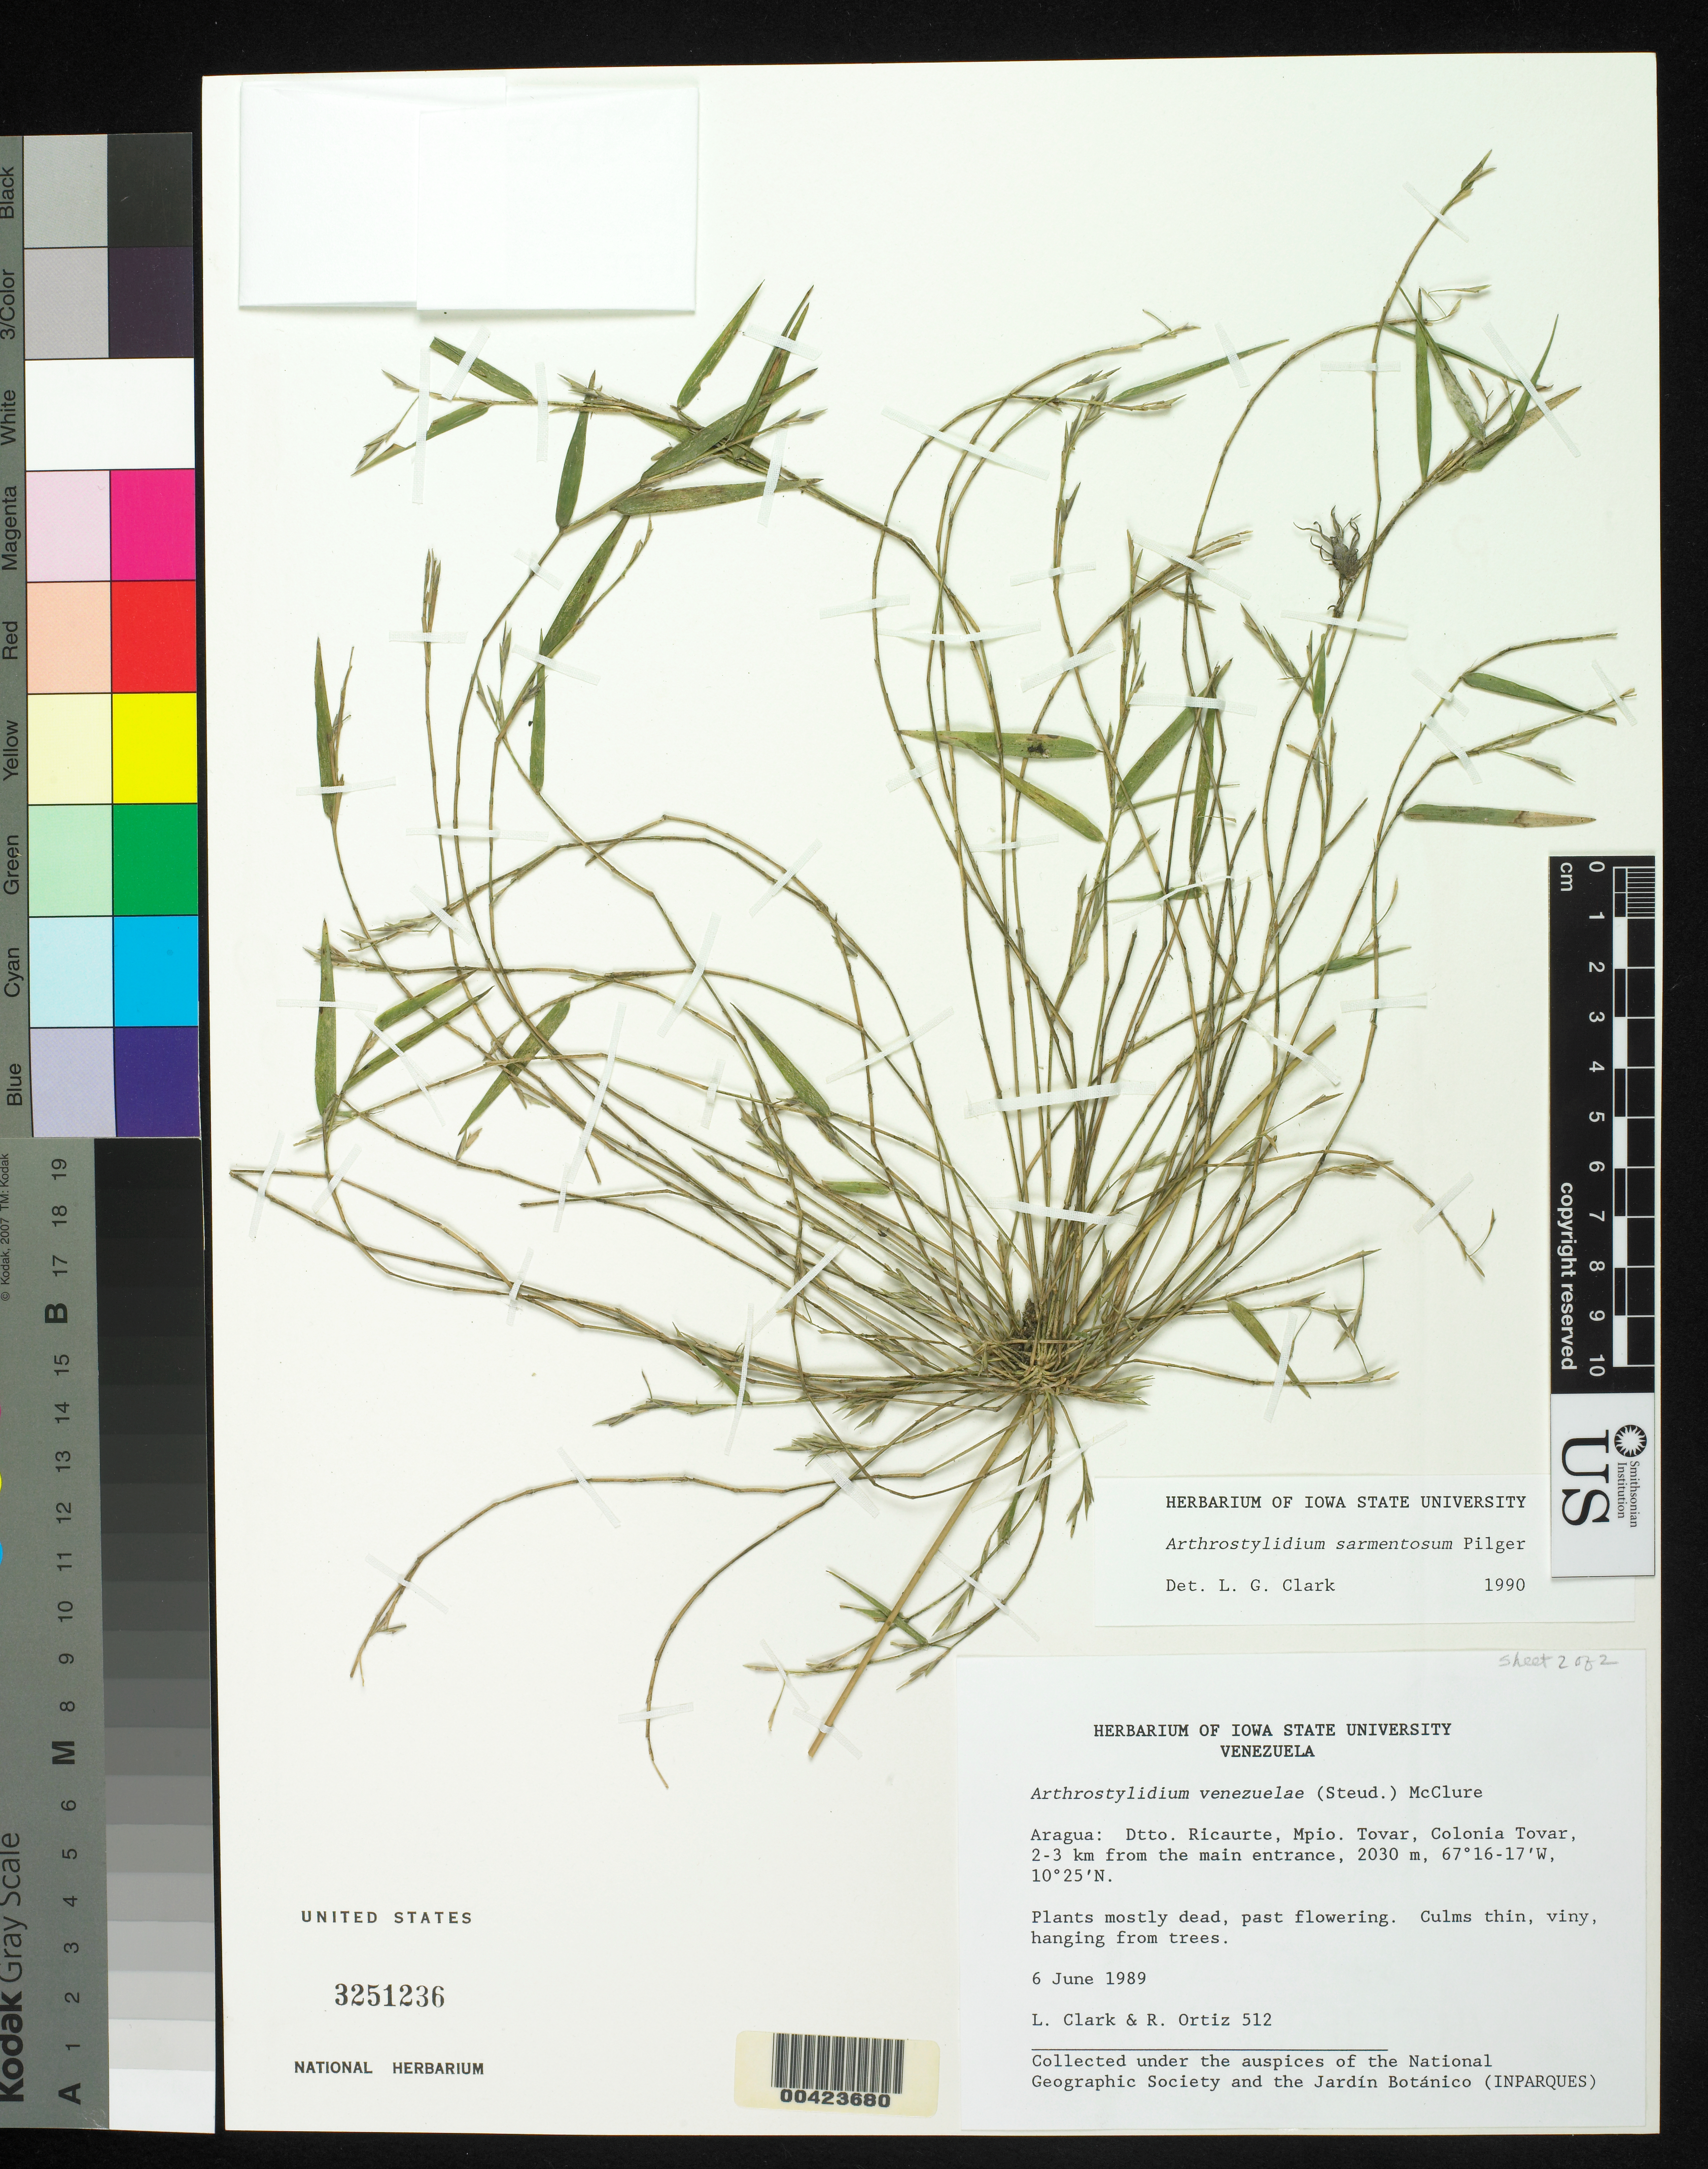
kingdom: Plantae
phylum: Tracheophyta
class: Liliopsida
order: Poales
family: Poaceae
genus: Arthrostylidium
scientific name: Arthrostylidium sarmentosum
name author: Pilg. in Urb.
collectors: L. G. Clark & R. del C. Ortiz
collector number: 512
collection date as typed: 06 Jun 1989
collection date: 1989-06-06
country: Venezuela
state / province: Aragua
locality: Colonia tovar, 2-3 km from the main entrance; mpio tovar; dtto ricaurte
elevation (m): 2030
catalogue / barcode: US 3251236